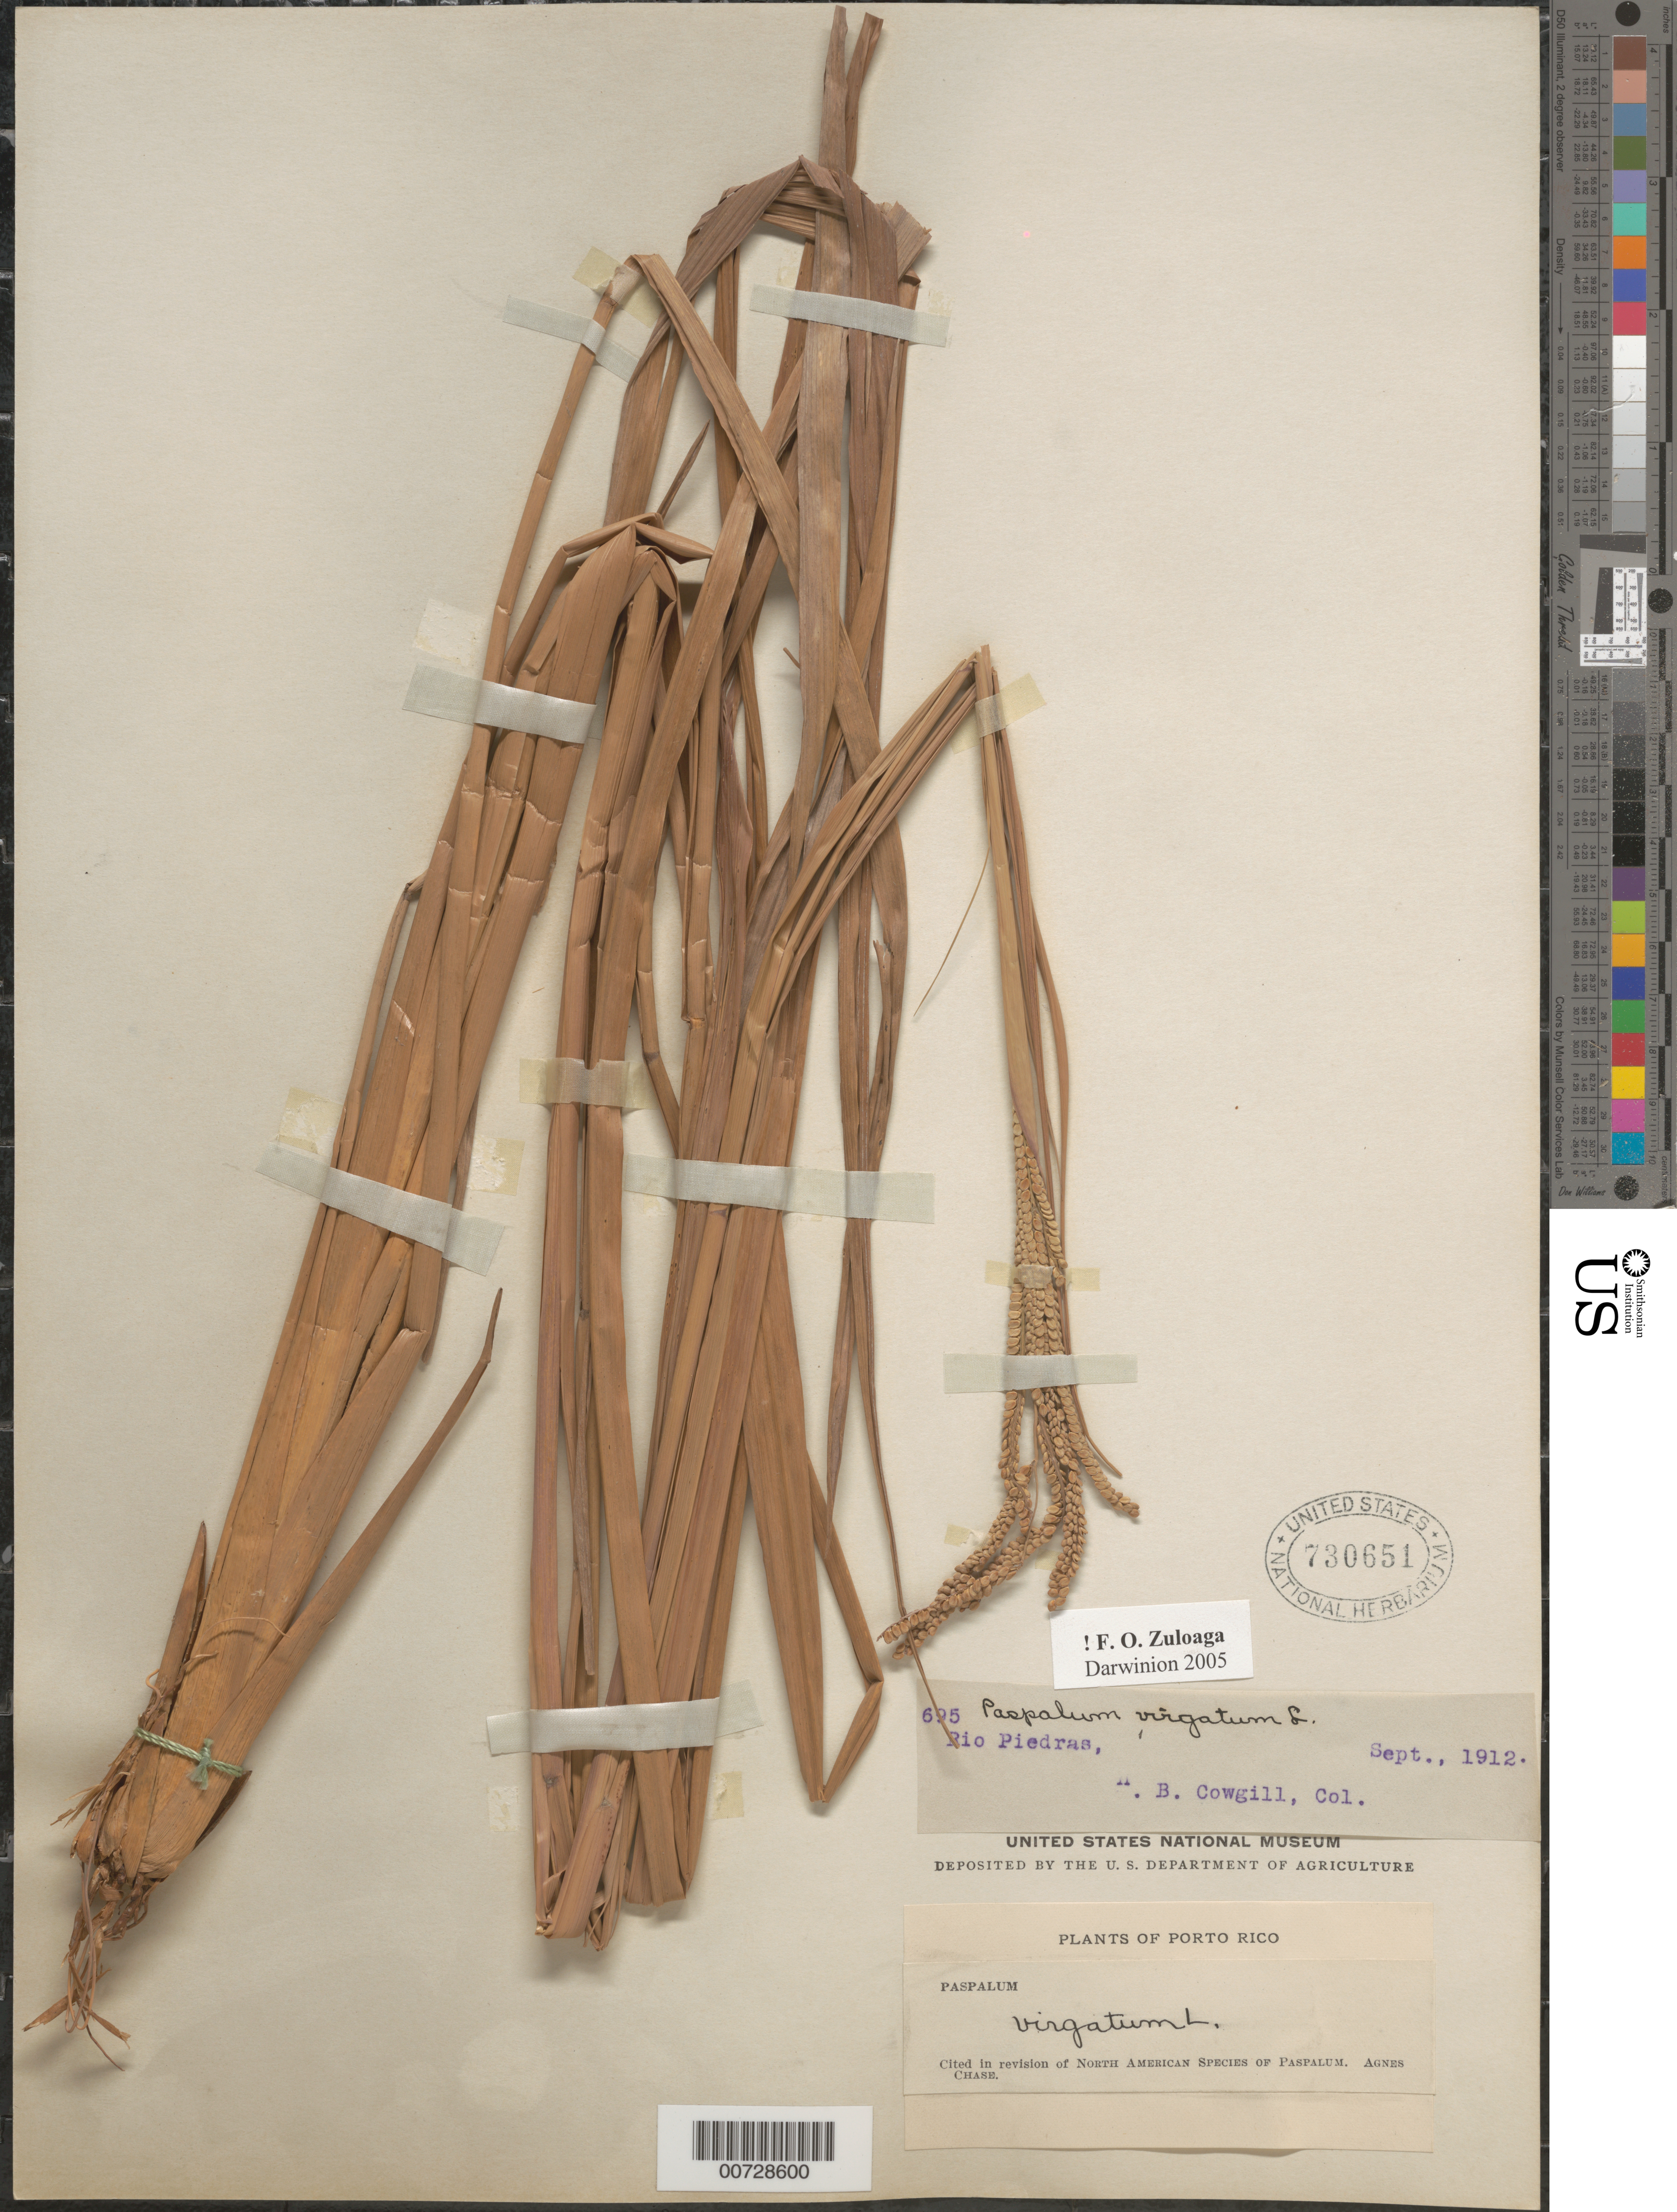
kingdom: Plantae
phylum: Tracheophyta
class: Liliopsida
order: Poales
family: Poaceae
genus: Paspalum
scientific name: Paspalum virgatum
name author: L.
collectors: H. Cowgill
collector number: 695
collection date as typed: Sep 1912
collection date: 1912-09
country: Puerto Rico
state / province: San Juan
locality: Rio Piedras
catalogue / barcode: US 730651